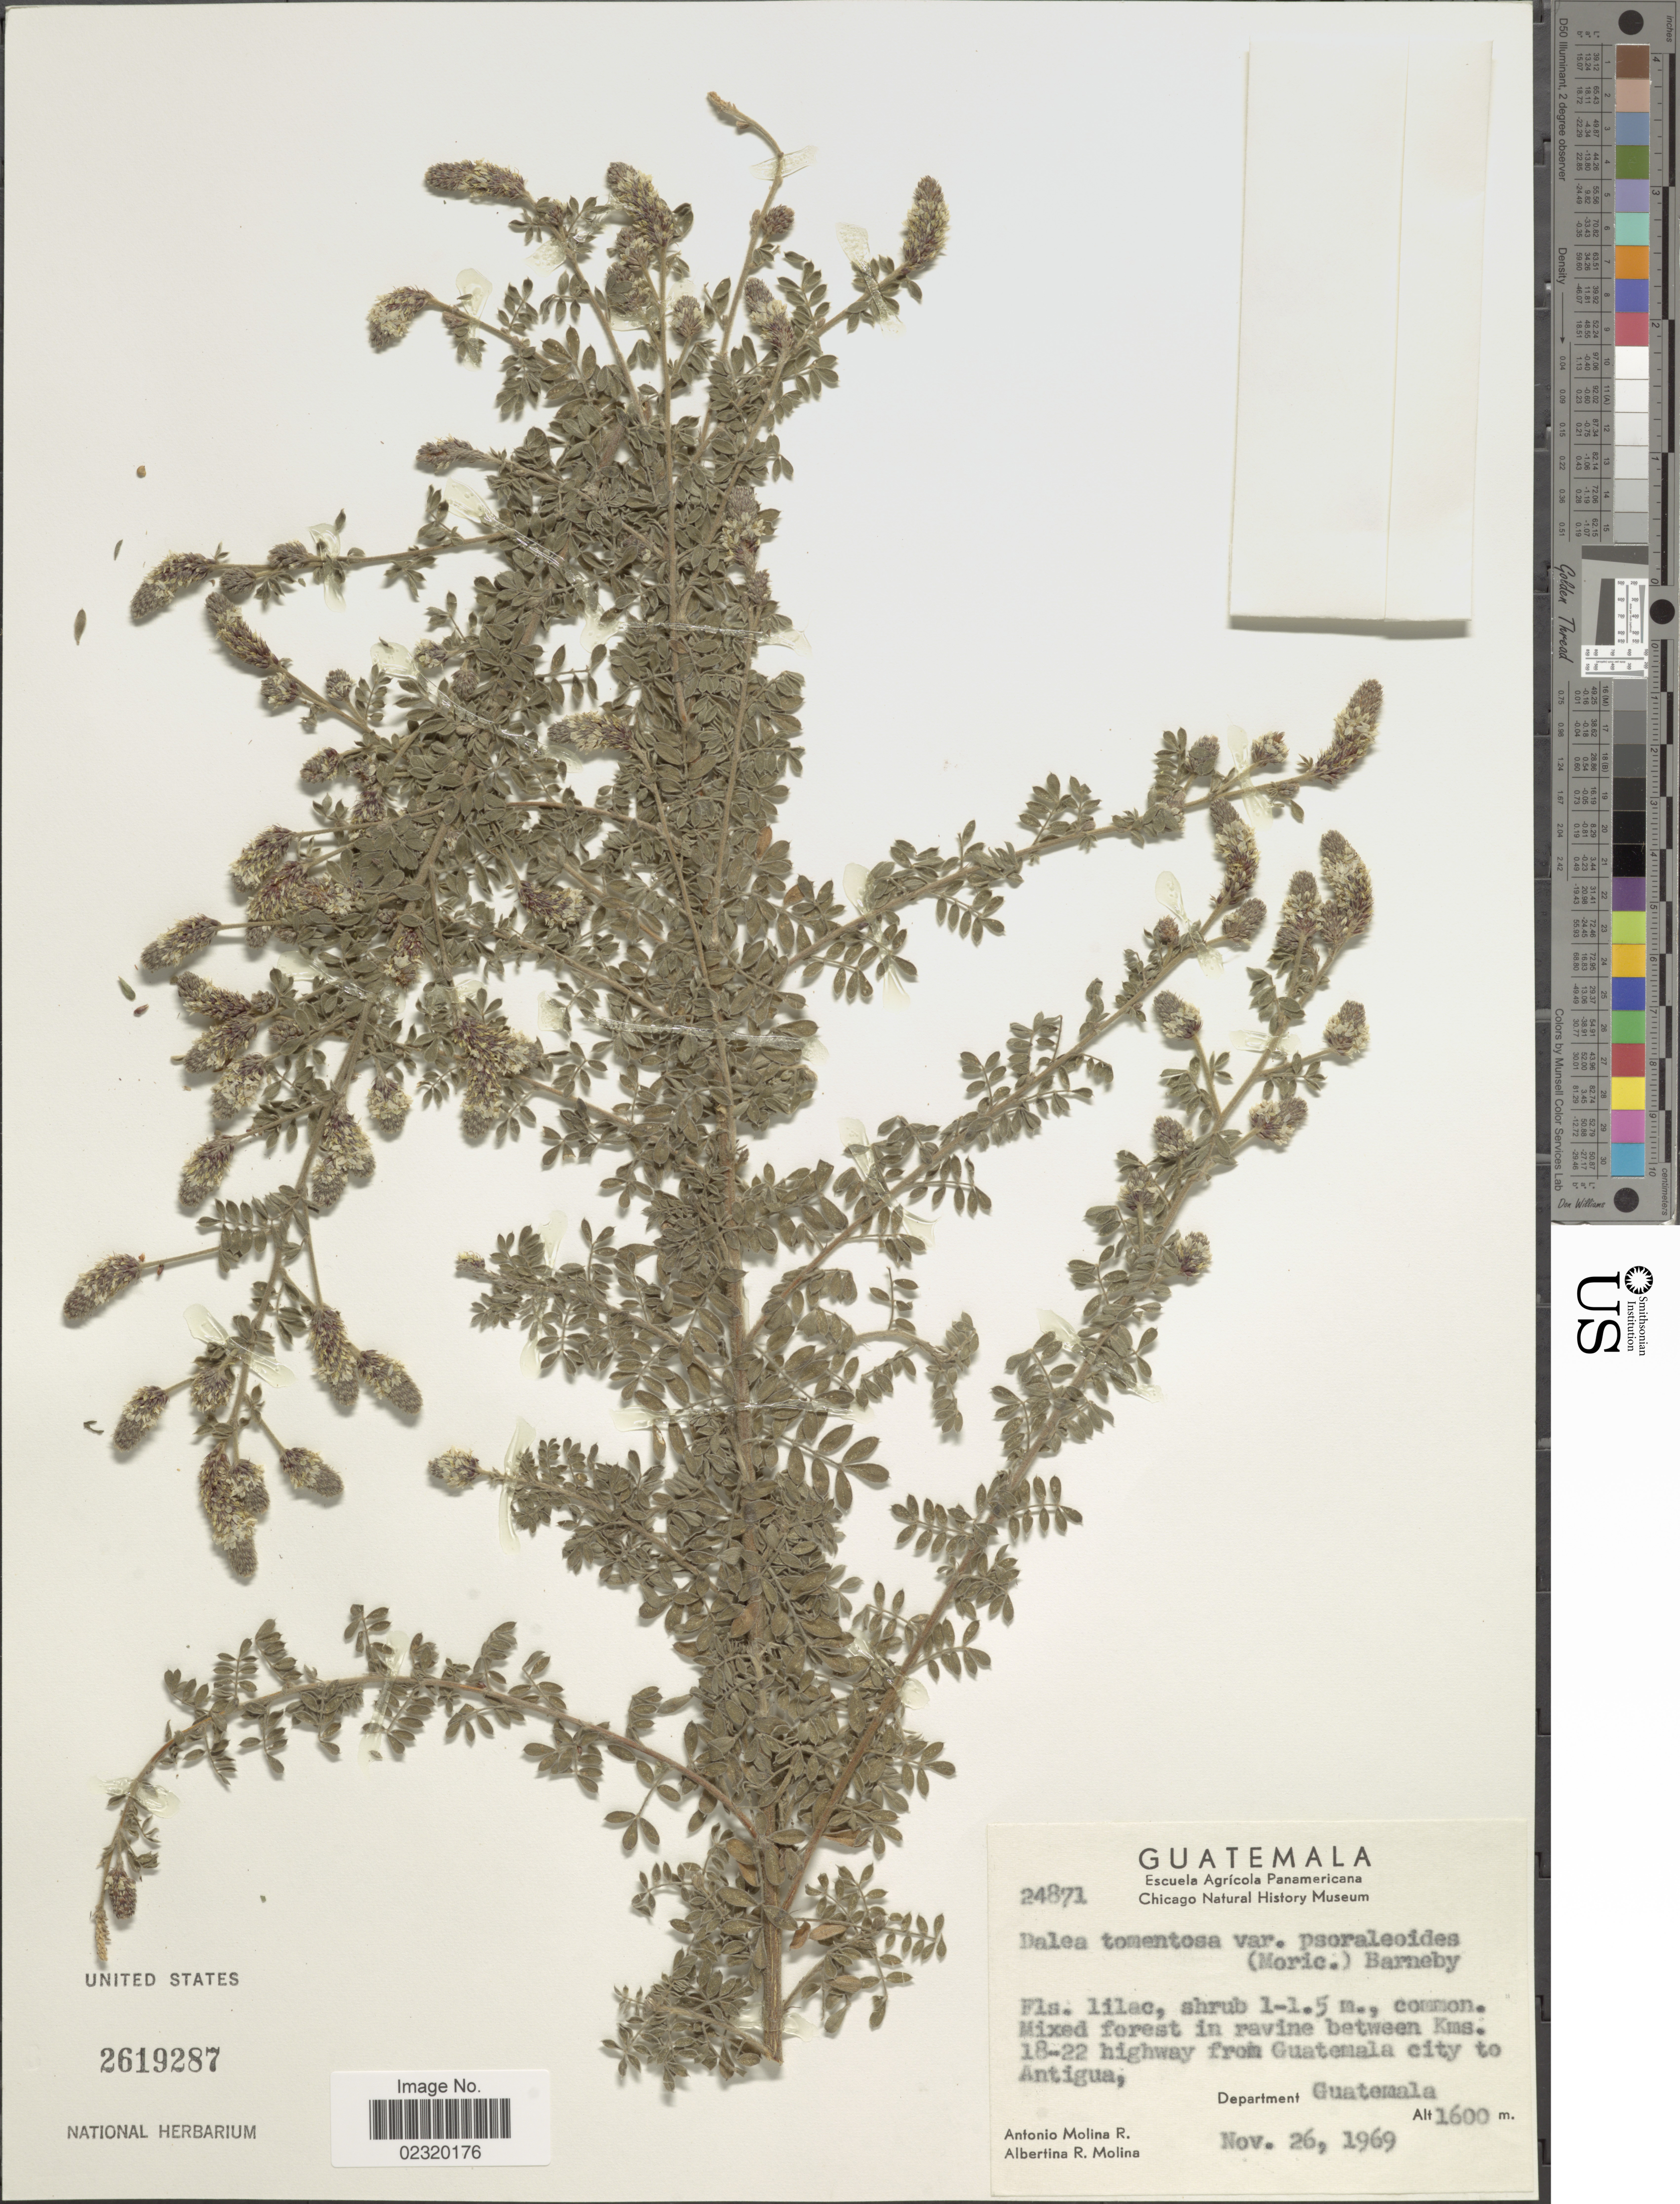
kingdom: Plantae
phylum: Tracheophyta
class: Magnoliopsida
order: Fabales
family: Fabaceae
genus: Dalea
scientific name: Dalea tomentosa var. psoraleoides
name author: (Moric.) Barneby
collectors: A. Molina R. & A. R. Molina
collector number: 24871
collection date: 1969-11-26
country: Guatemala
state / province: Guatemala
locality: Between Kms. 18-22 highway from Guatemala city to Antigua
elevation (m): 1600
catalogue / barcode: US 2619287